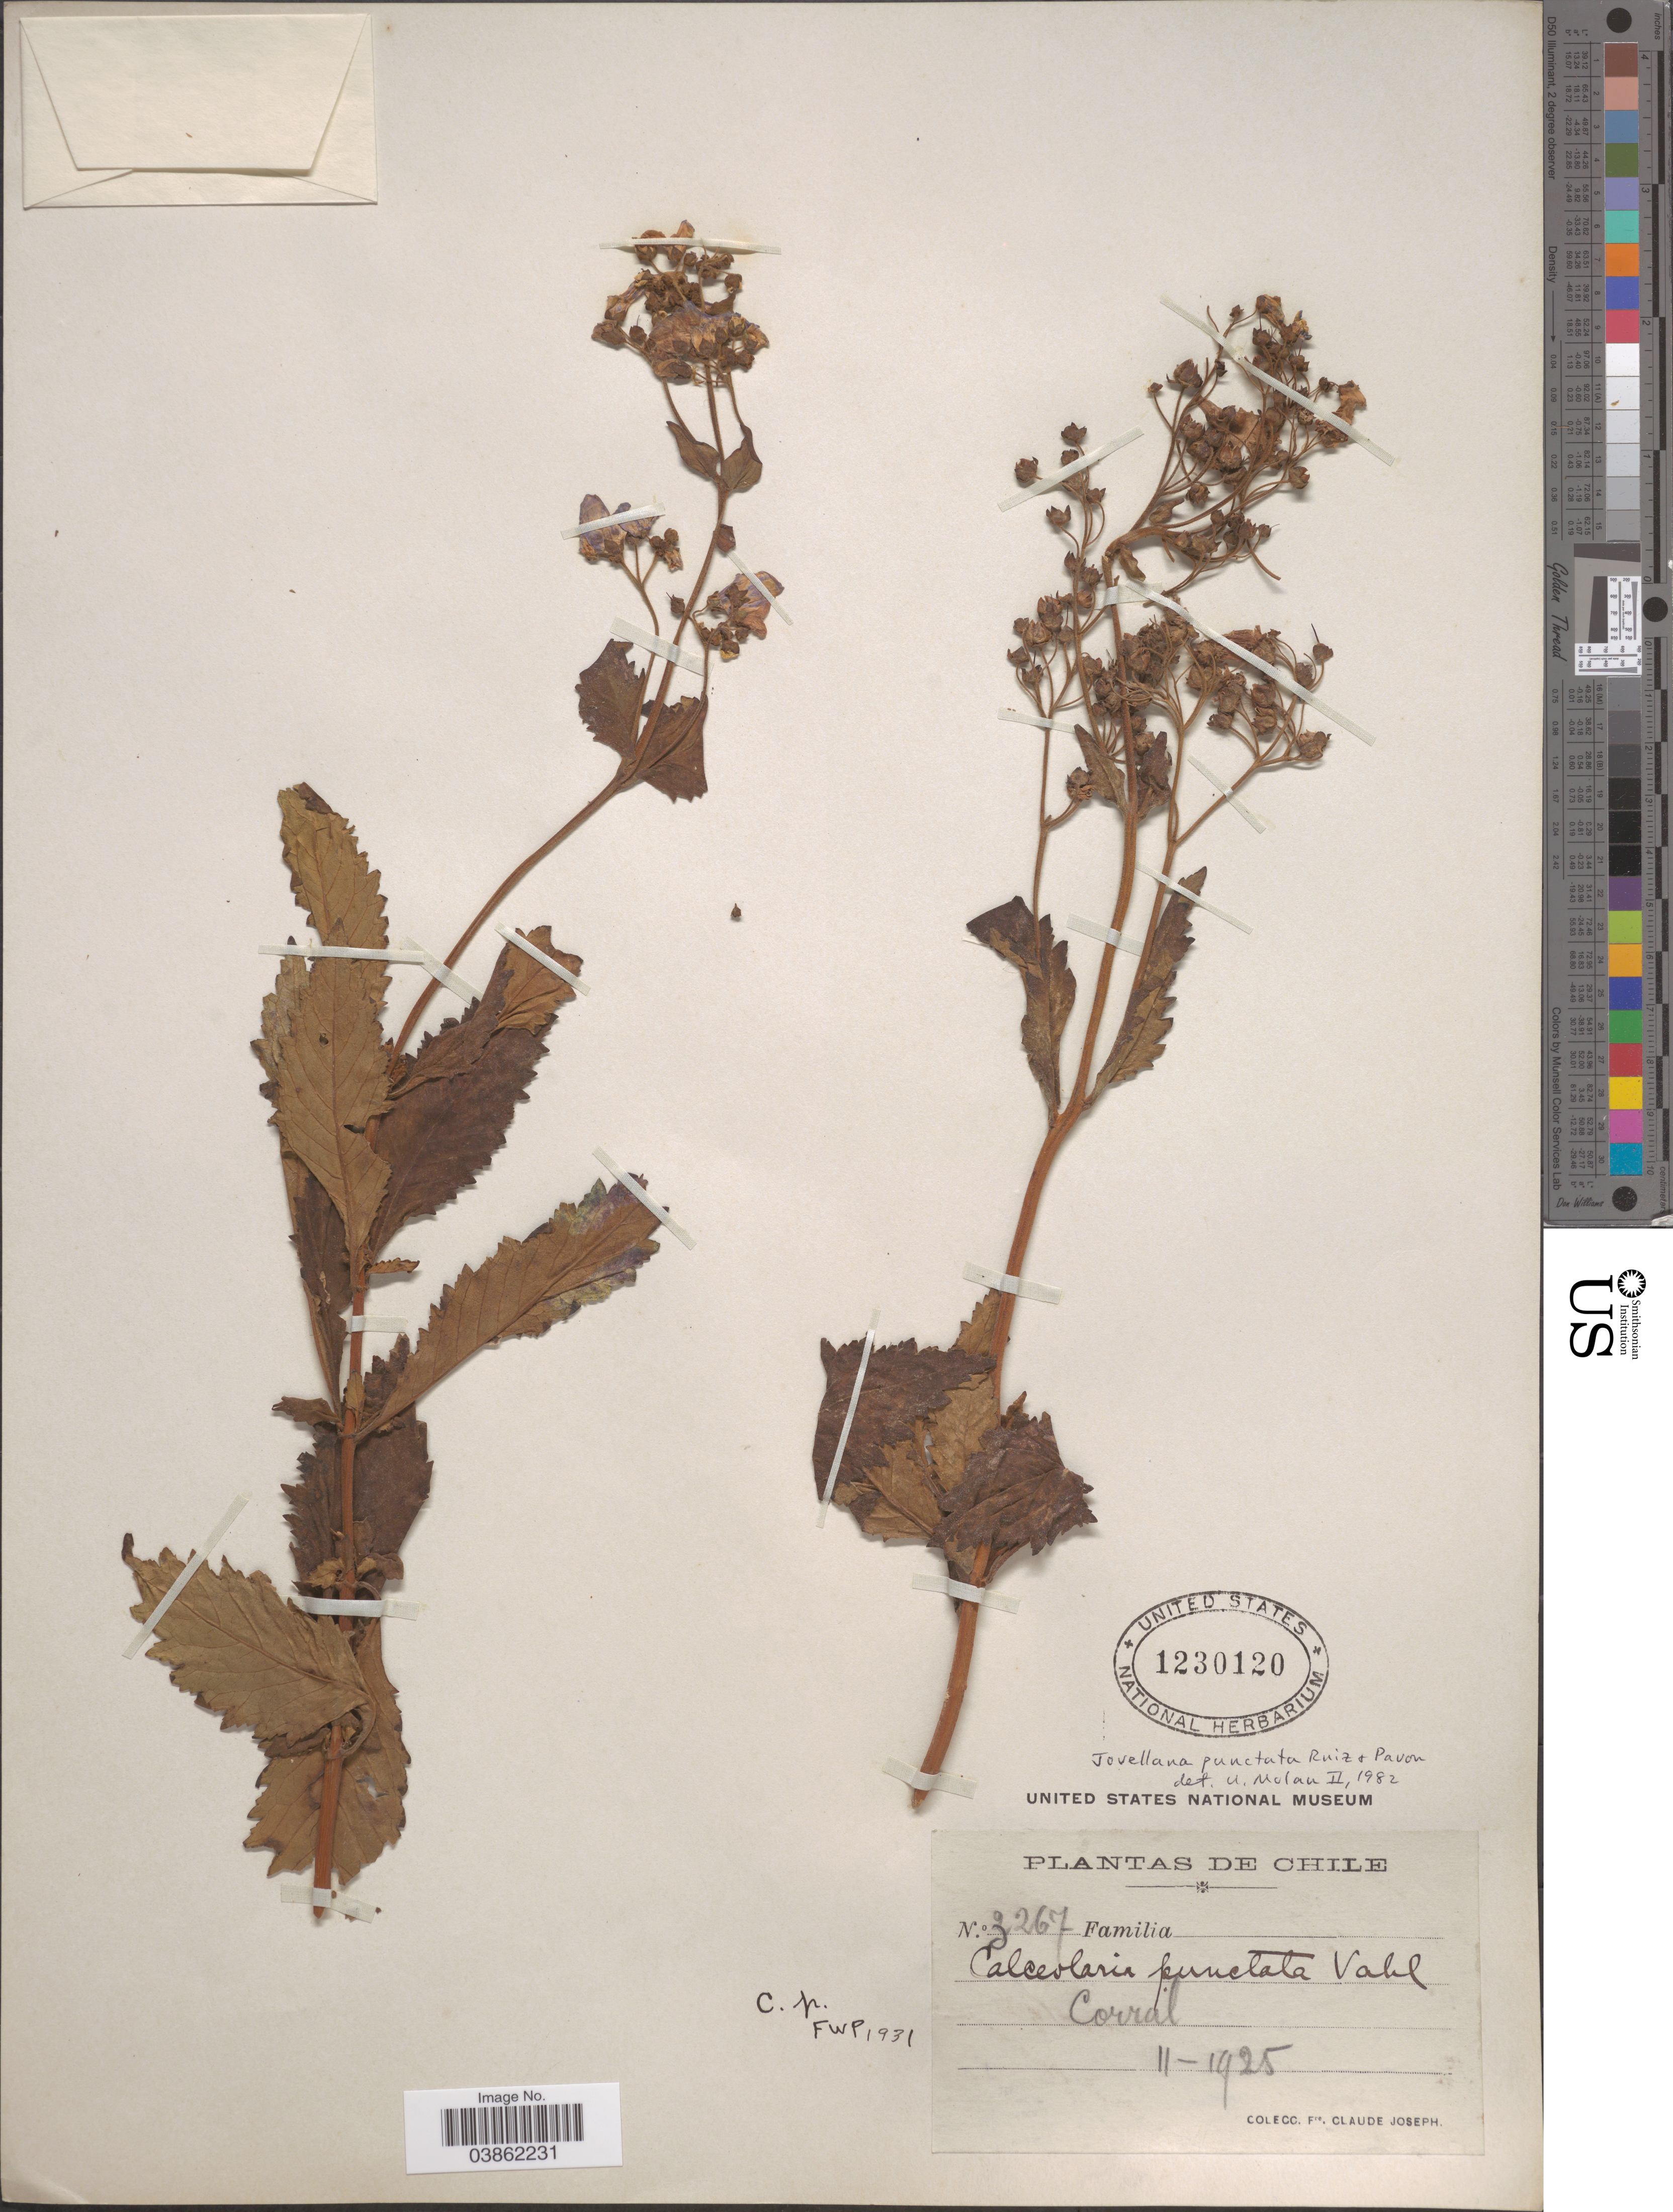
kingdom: Plantae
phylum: Tracheophyta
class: Magnoliopsida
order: Lamiales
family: Calceolariaceae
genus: Jovellana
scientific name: Jovellana punctata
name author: Ruiz & Pav.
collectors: Bro. Claude-Joseph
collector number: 3267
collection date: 1925-02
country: Chile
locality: Corral.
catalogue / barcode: US 1230120